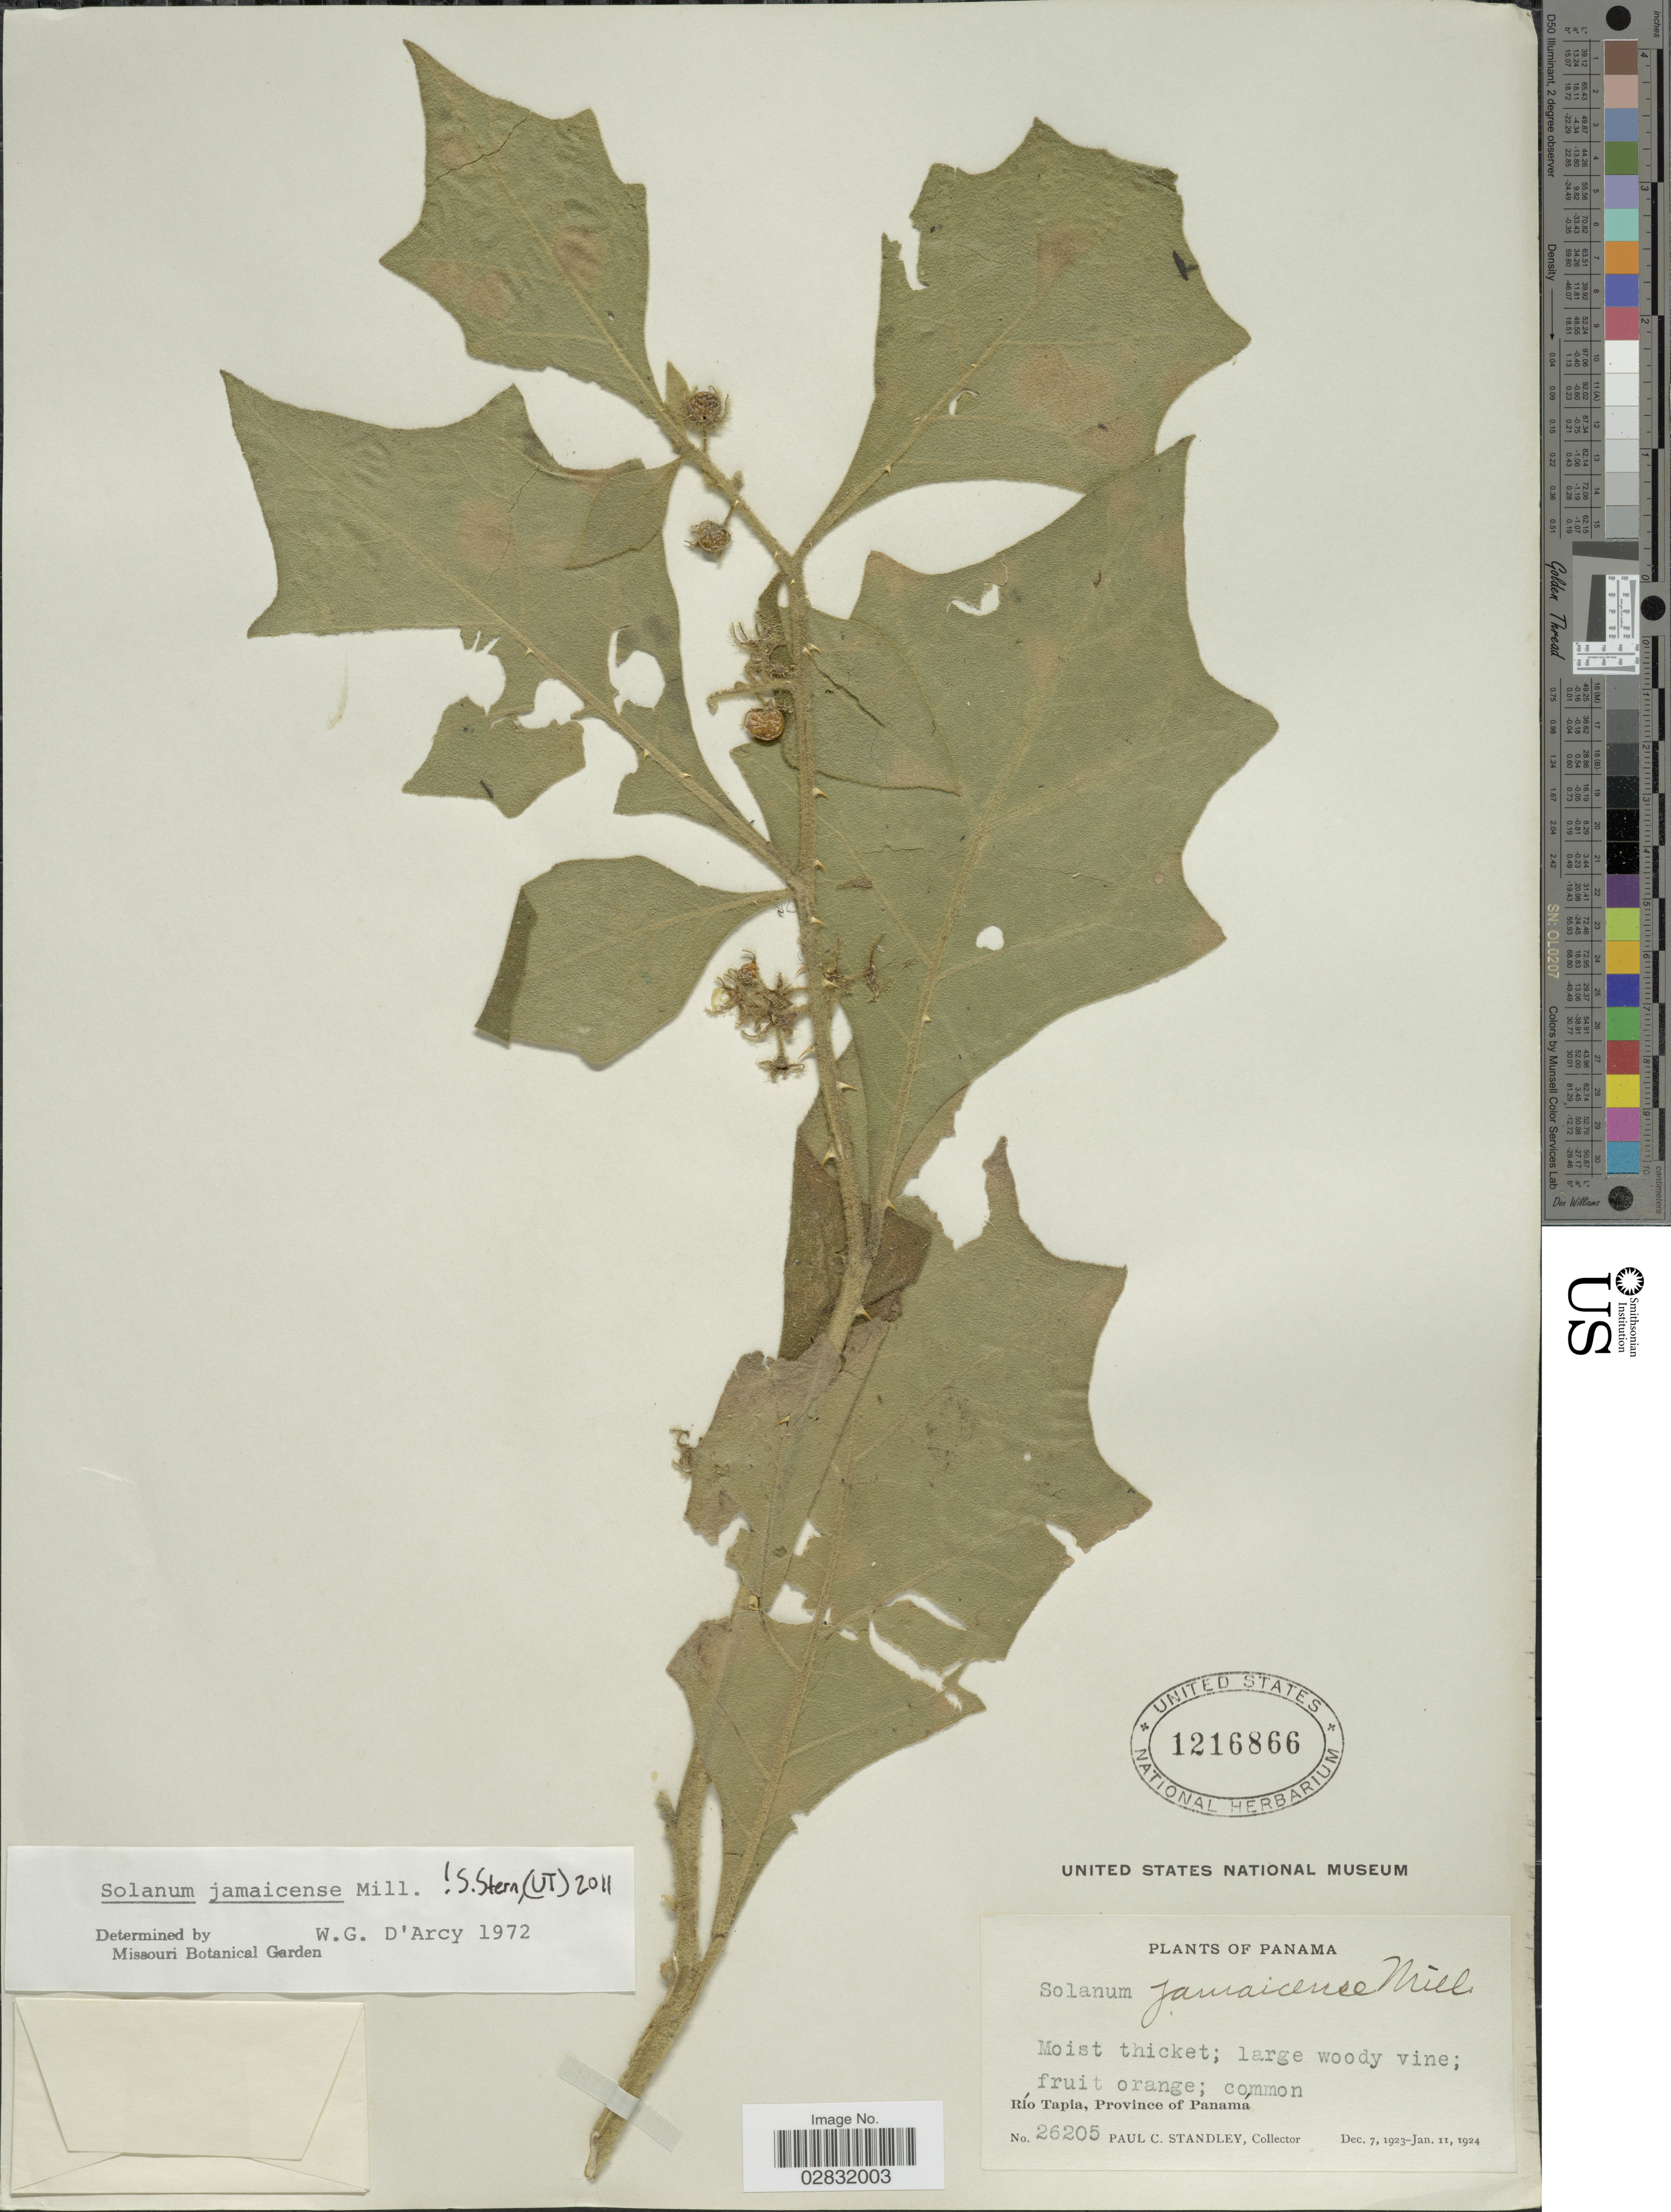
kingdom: Plantae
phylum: Tracheophyta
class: Magnoliopsida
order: Solanales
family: Solanaceae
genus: Solanum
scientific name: Solanum jamaicense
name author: Mill.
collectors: P. C. Standley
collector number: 26205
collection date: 1923-12-07/1924-01-11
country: Panama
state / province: Panamá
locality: Río Tapia, Province of Panama.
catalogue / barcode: US 1216866